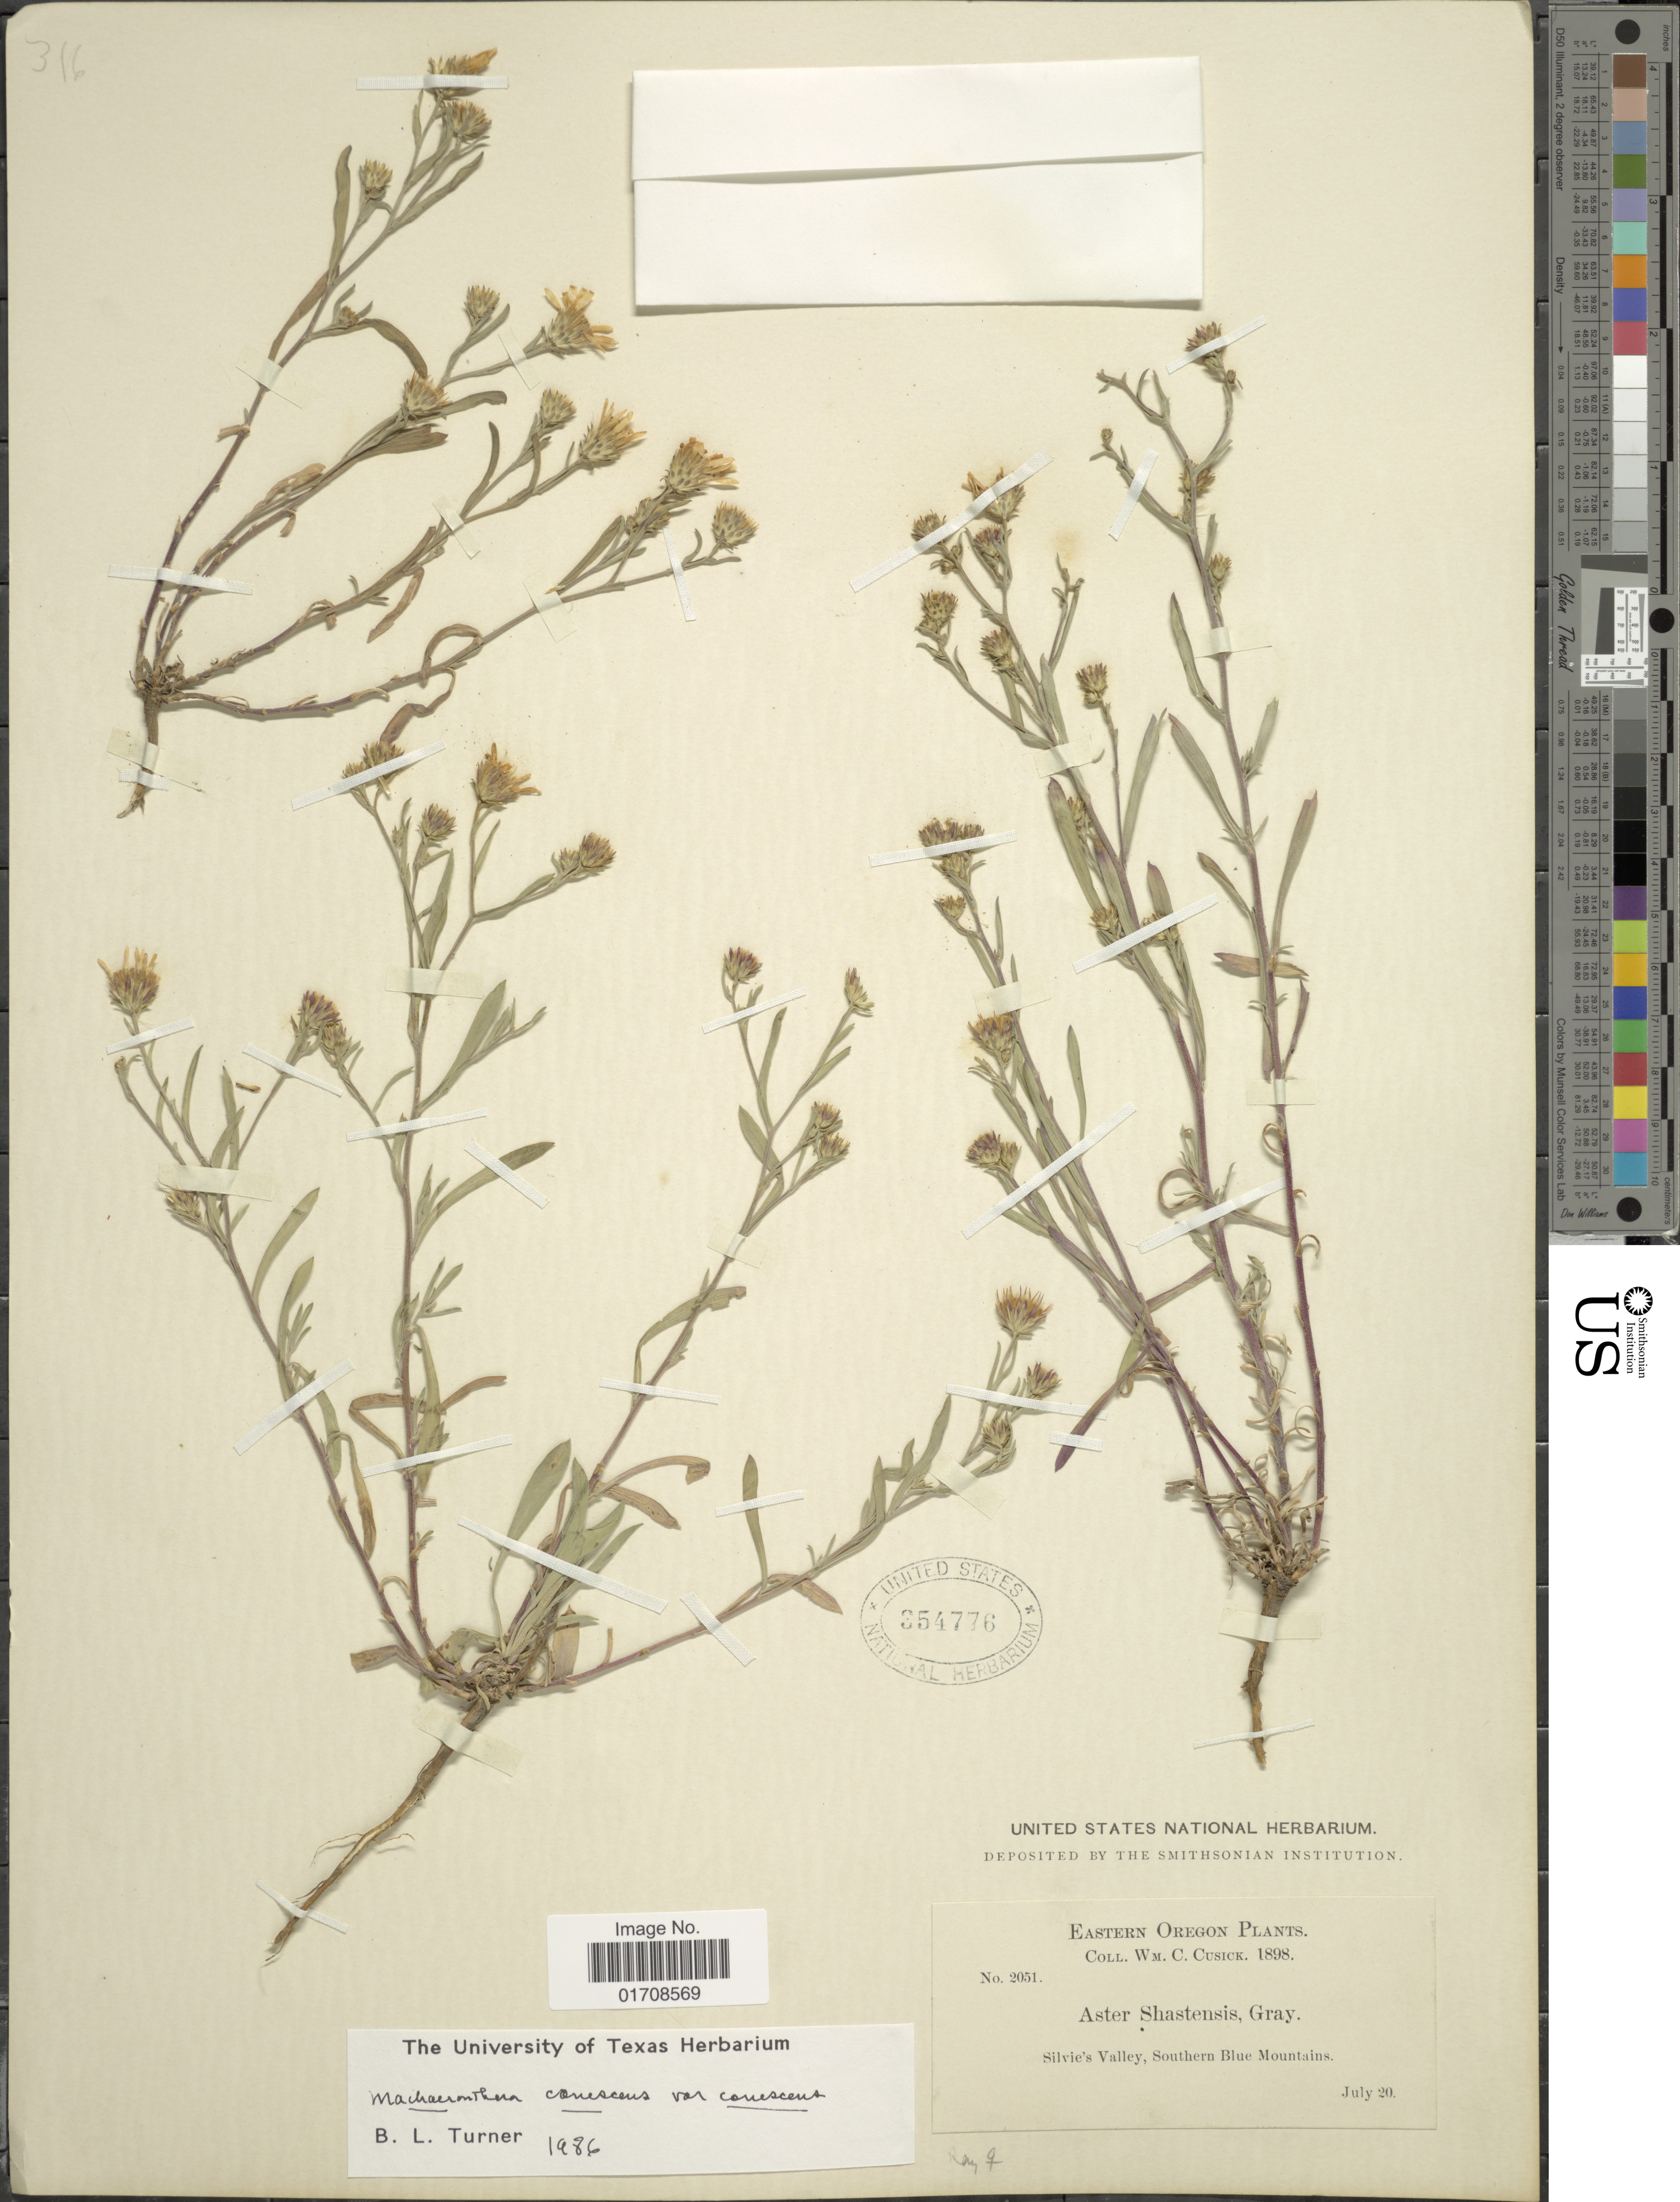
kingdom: Plantae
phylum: Tracheophyta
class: Magnoliopsida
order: Asterales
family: Asteraceae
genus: Machaeranthera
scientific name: Machaeranthera canescens var. canescens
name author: (Pursh) A. Gray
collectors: W. C. Cusick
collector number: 2051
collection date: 1898-07-20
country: United States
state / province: Oregon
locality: Silvie's Valley, Southern Blue Mountains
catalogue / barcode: US 354776